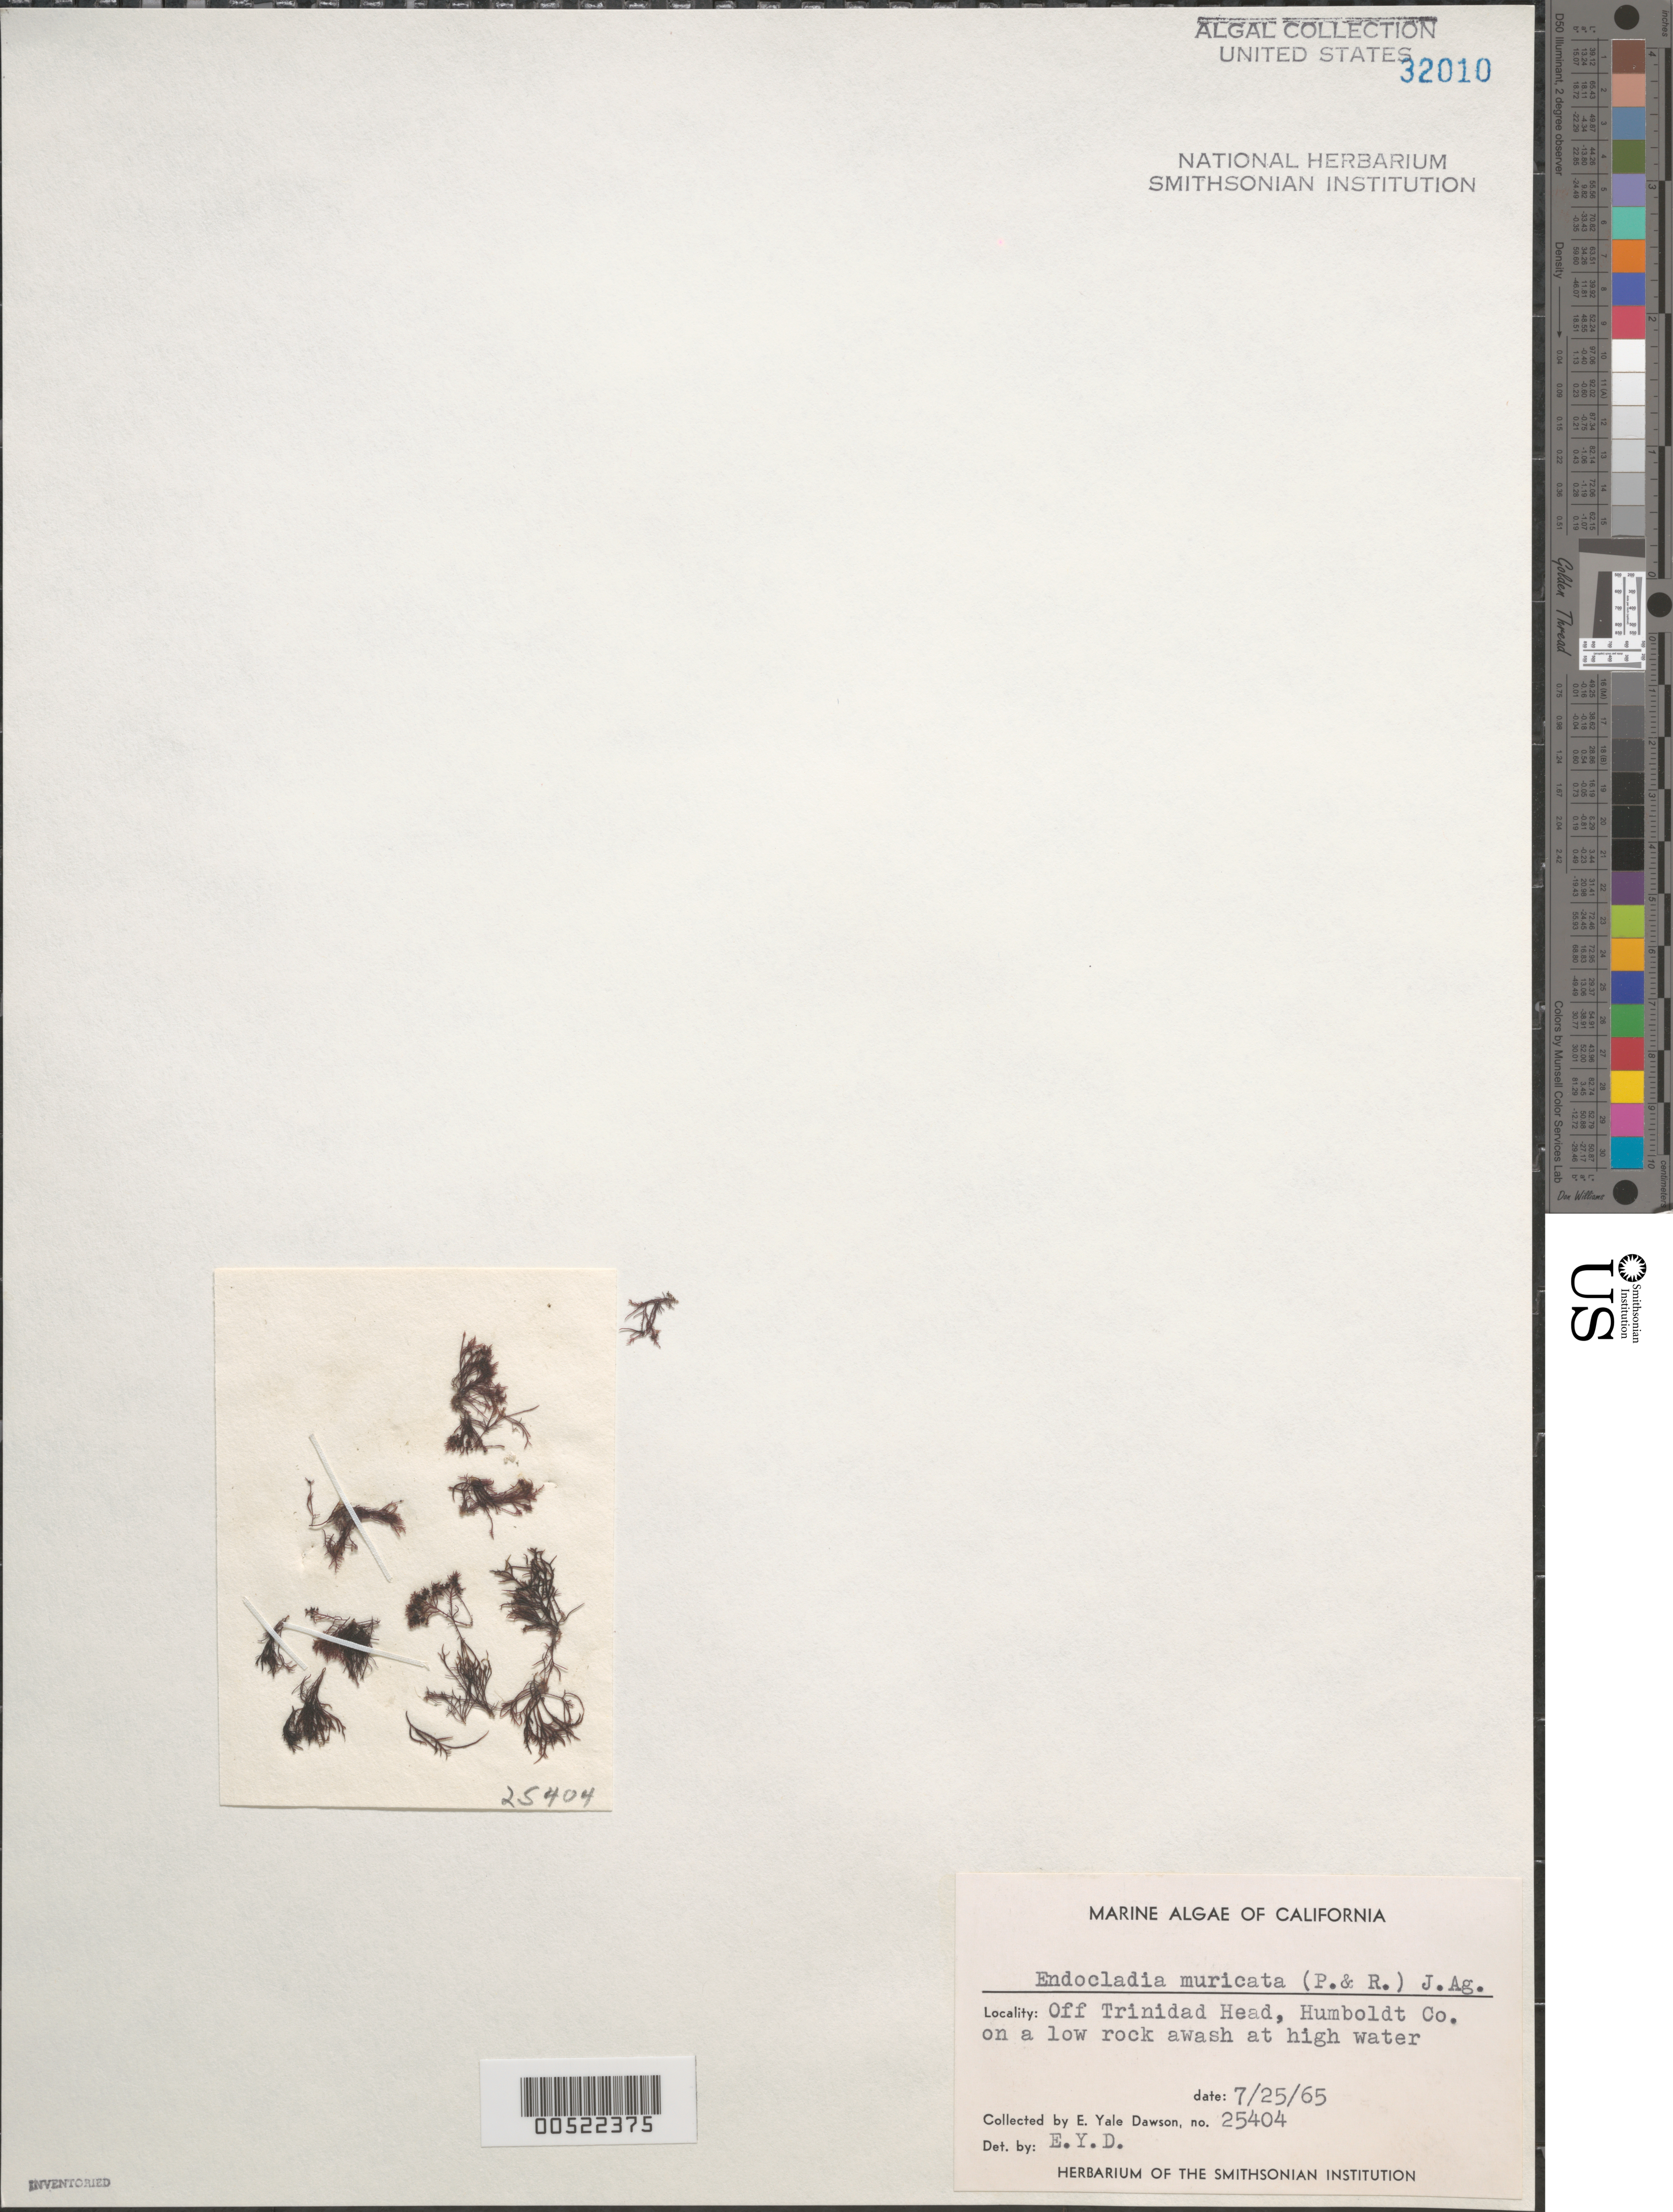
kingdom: Plantae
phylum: Rhodophyta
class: Florideophyceae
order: Gigartinales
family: Endocladiaceae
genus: Endocladia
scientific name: Endocladia muricata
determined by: Dawson, E. Y.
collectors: E. Y. Dawson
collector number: EYD 25404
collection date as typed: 25 Jul 1965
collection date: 1965-07-25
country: United States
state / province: California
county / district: Humboldt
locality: Off Trinidad Head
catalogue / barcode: US 32010